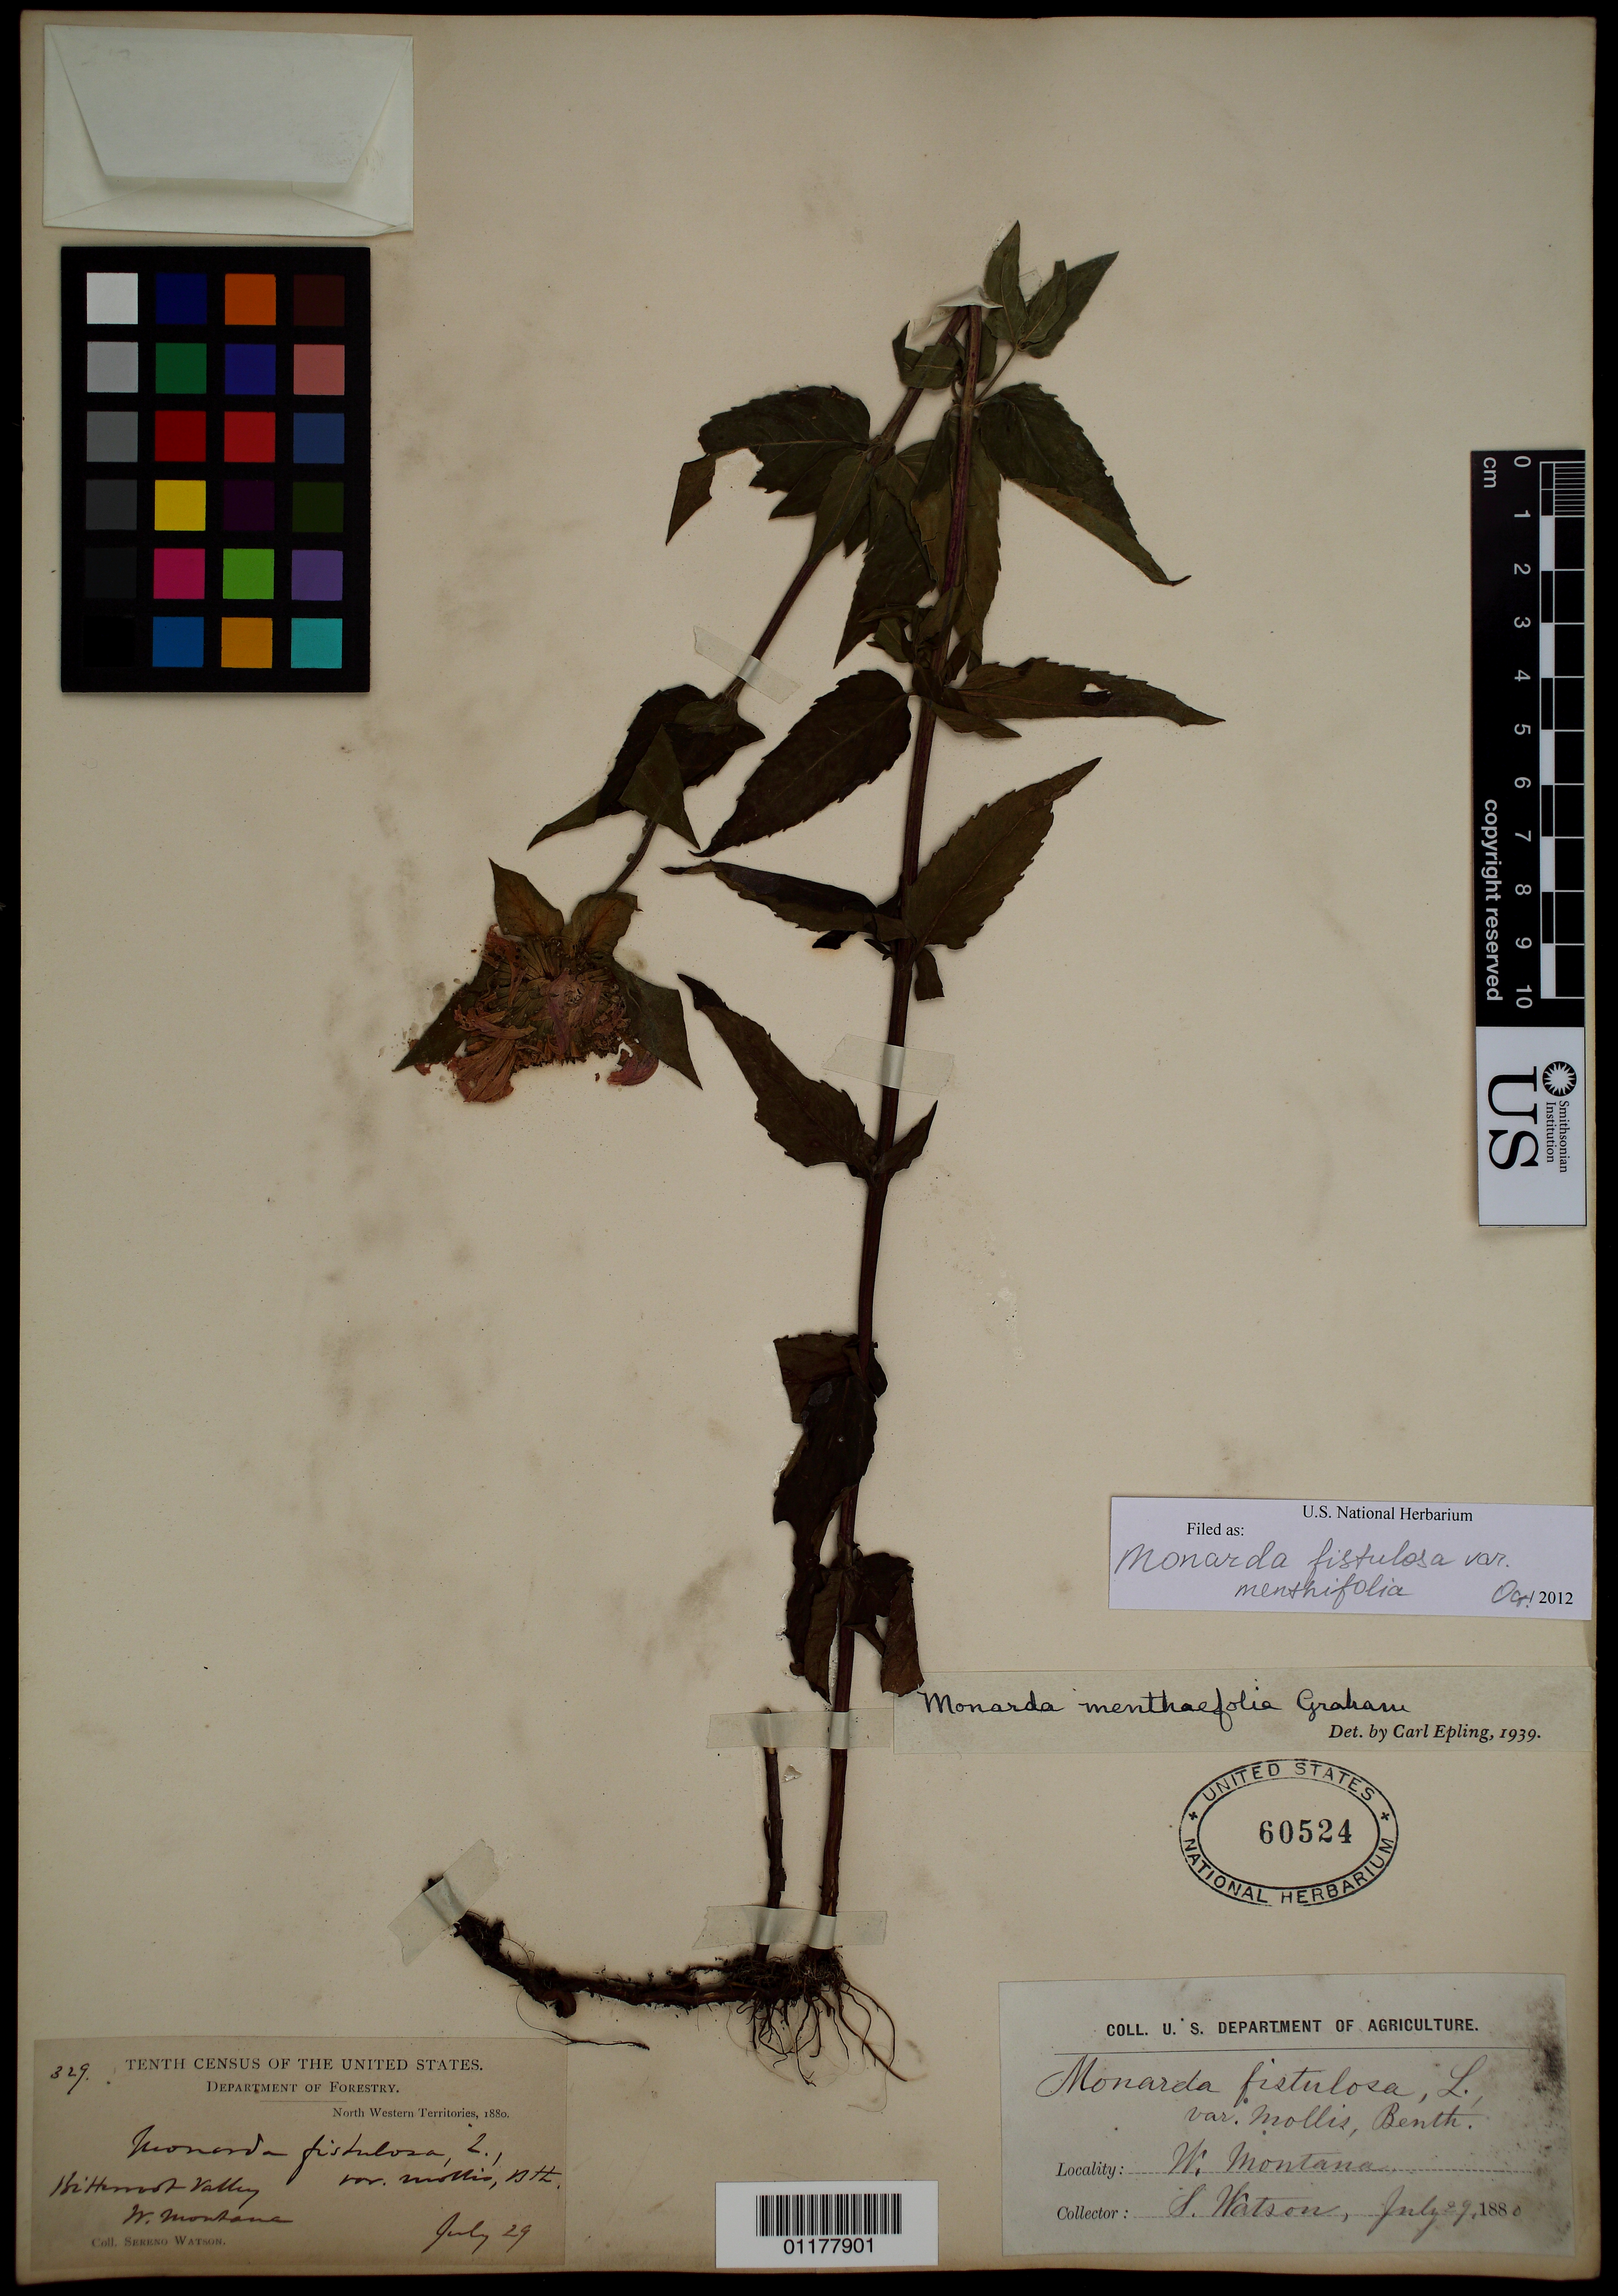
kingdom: Plantae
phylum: Tracheophyta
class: Magnoliopsida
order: Lamiales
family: Lamiaceae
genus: Monarda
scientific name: Monarda fistulosa var. menthifolia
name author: (Graham) Fernald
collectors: S. Watson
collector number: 329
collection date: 1880-07-29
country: United States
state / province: Montana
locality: Bitterroot Valley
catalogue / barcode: US 60524